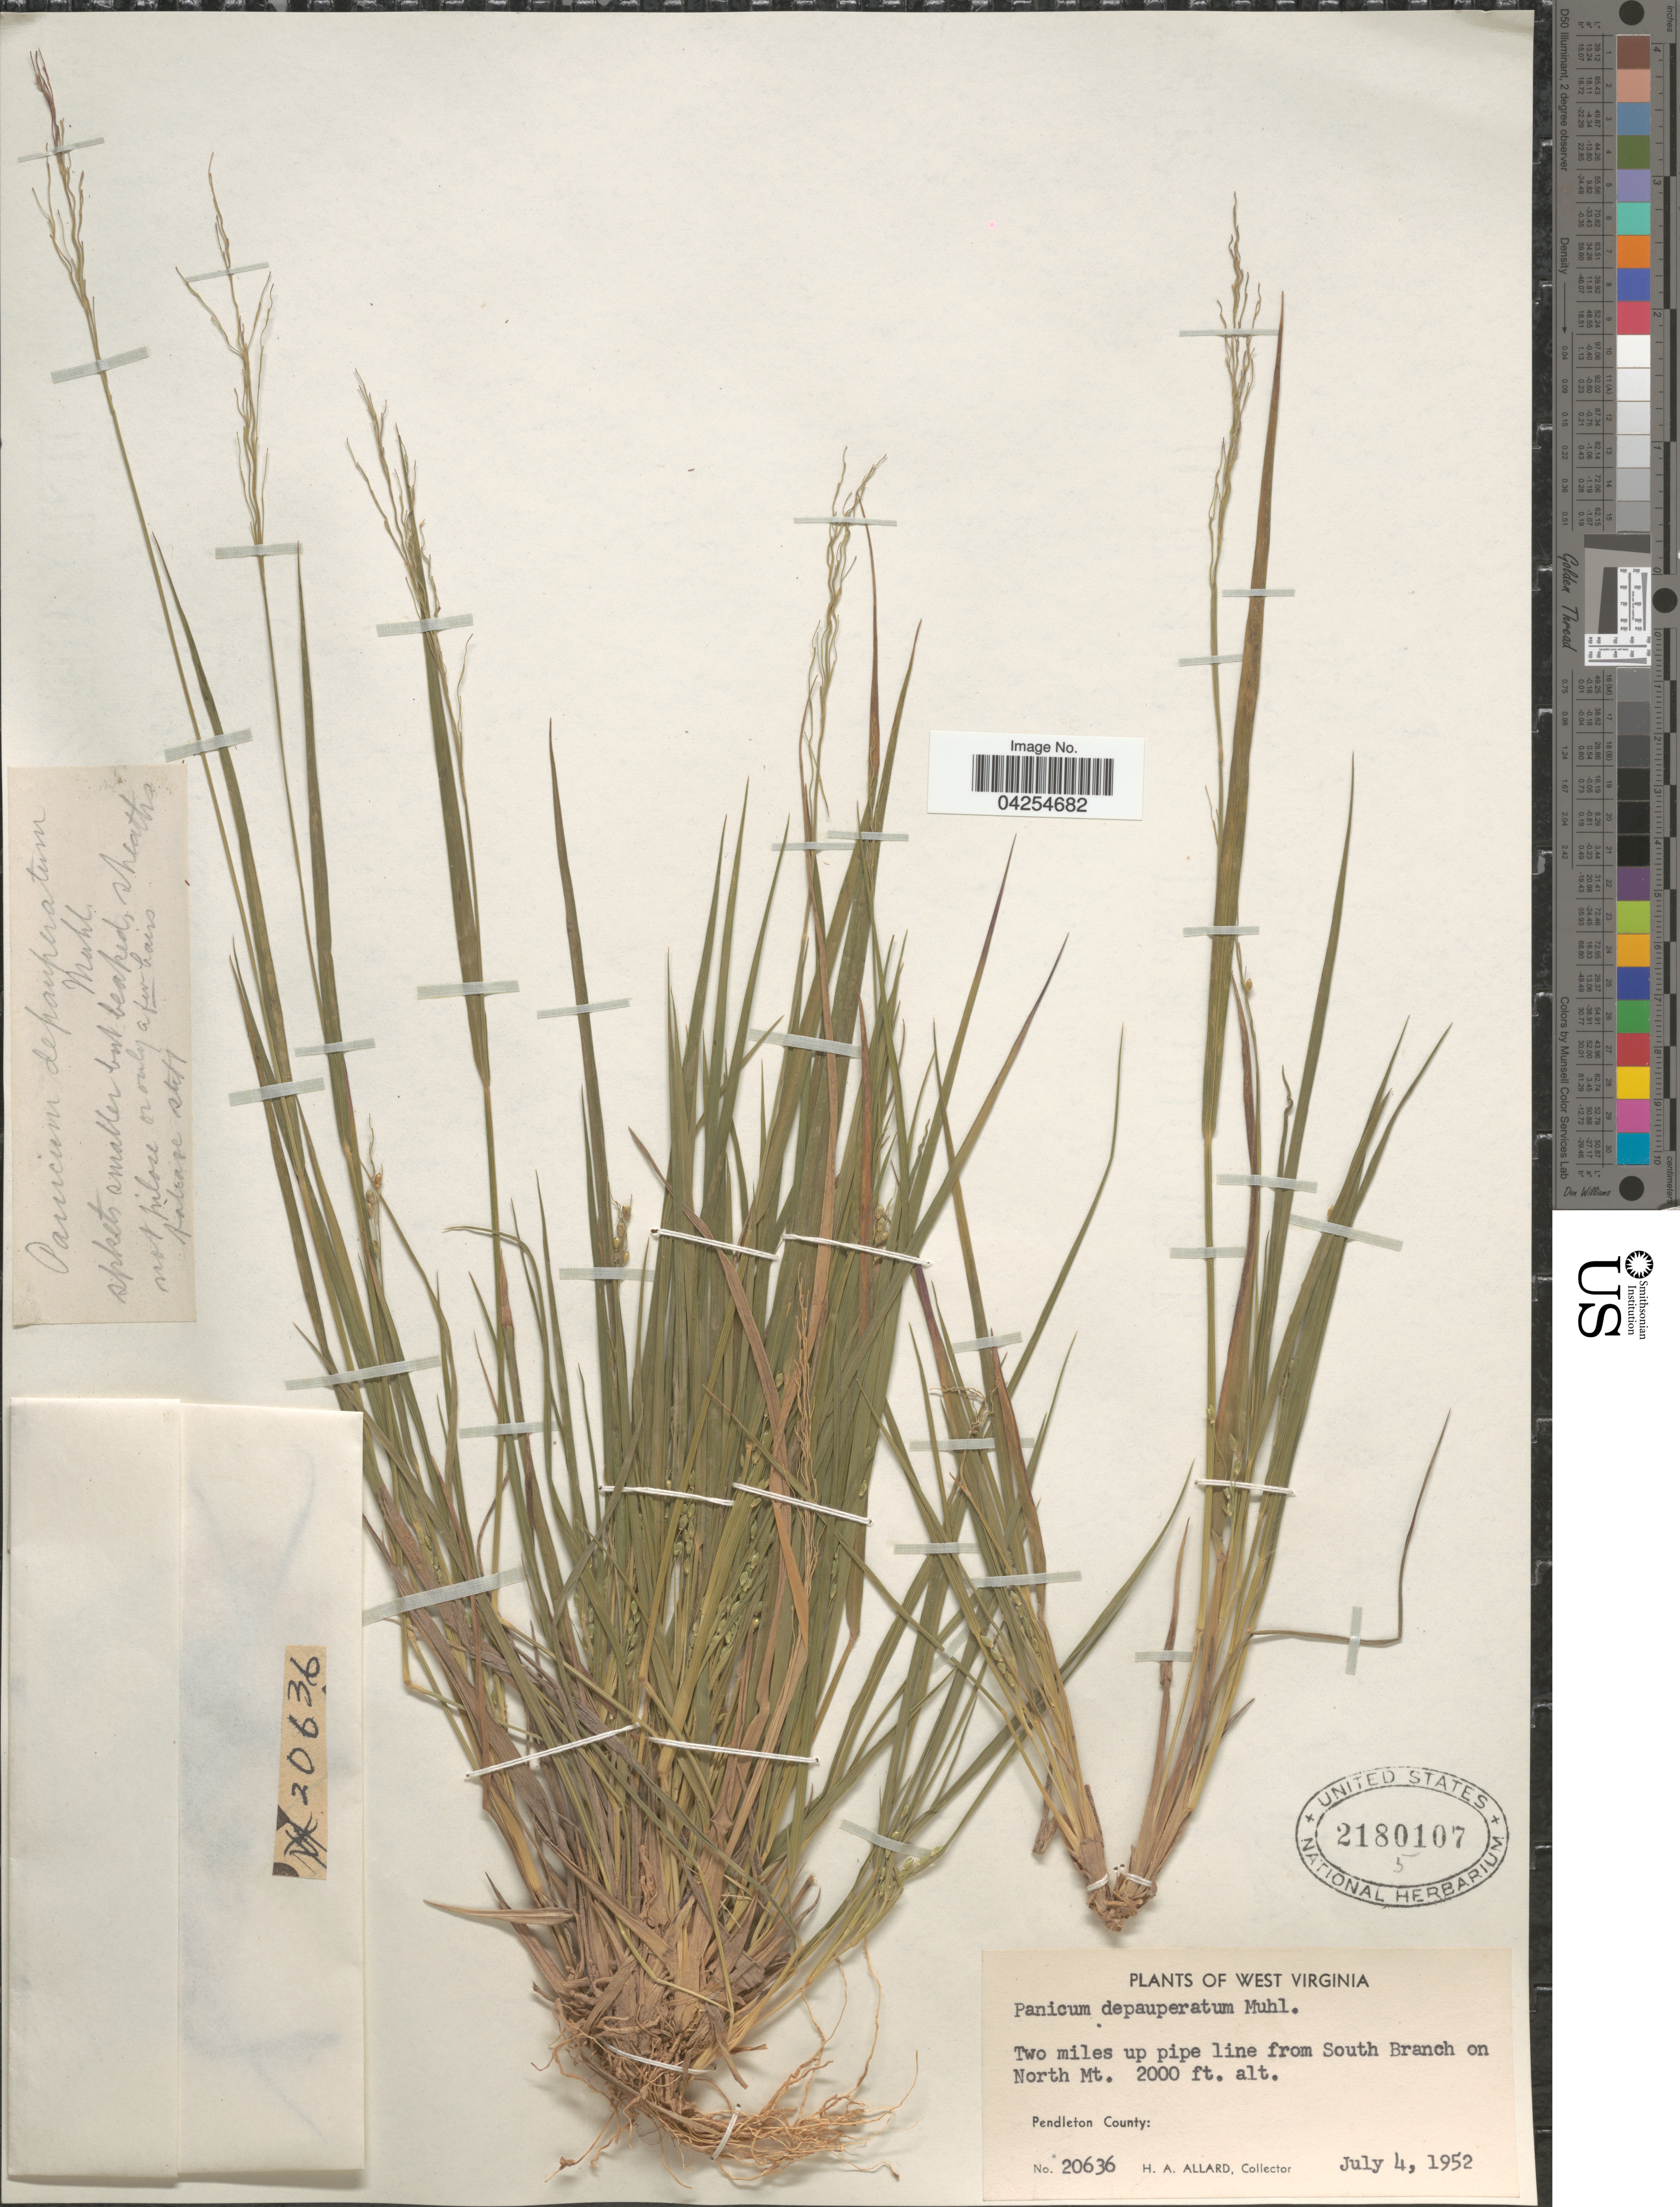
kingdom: Plantae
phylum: Tracheophyta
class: Liliopsida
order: Poales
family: Poaceae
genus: Dichanthelium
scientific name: Dichanthelium depauperatum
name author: (Muhl.) Gould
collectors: H. A. Allard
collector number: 20636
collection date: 1952-07-04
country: United States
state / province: West Virginia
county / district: Pendleton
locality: Two miles up pipe line from South Branch on North Mt. Pendleton County.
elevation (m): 610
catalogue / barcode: US 2180107